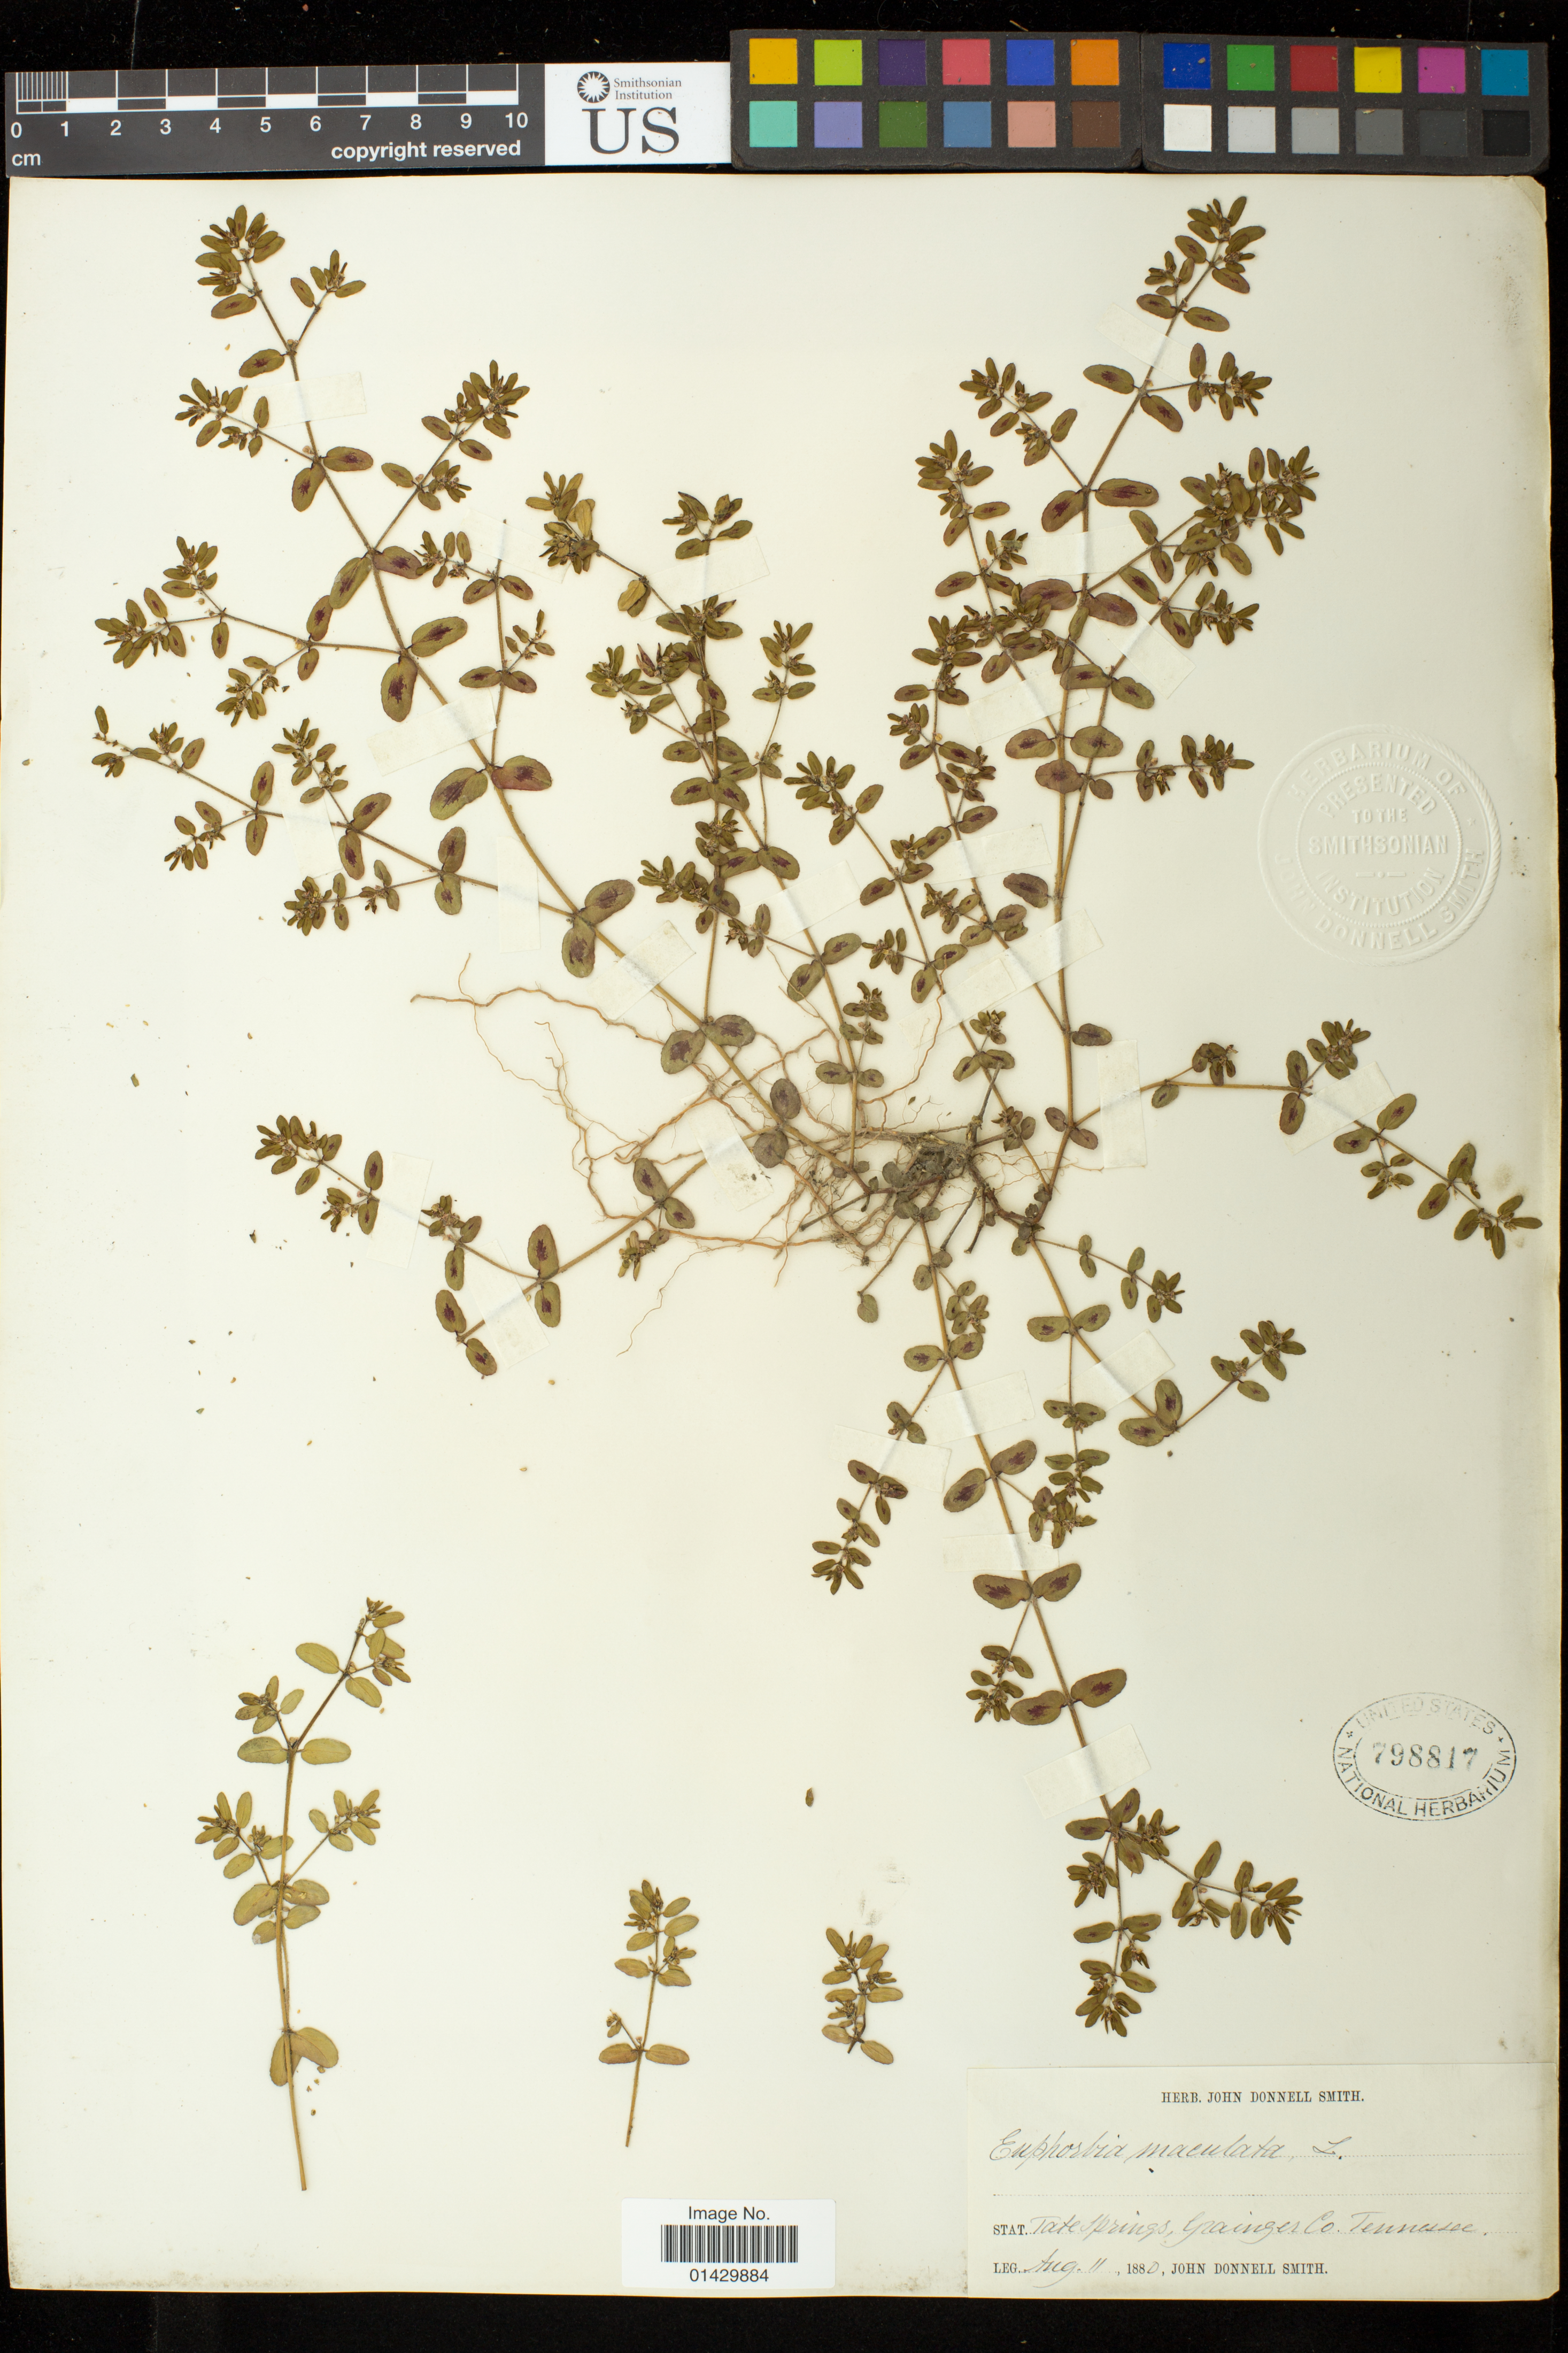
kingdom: Plantae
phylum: Tracheophyta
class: Magnoliopsida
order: Malpighiales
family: Euphorbiaceae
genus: Euphorbia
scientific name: Euphorbia maculata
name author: L.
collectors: J. D. Smith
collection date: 1880-08-11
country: United States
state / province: Tennessee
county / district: Grainger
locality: Tate Springs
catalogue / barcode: US 798817